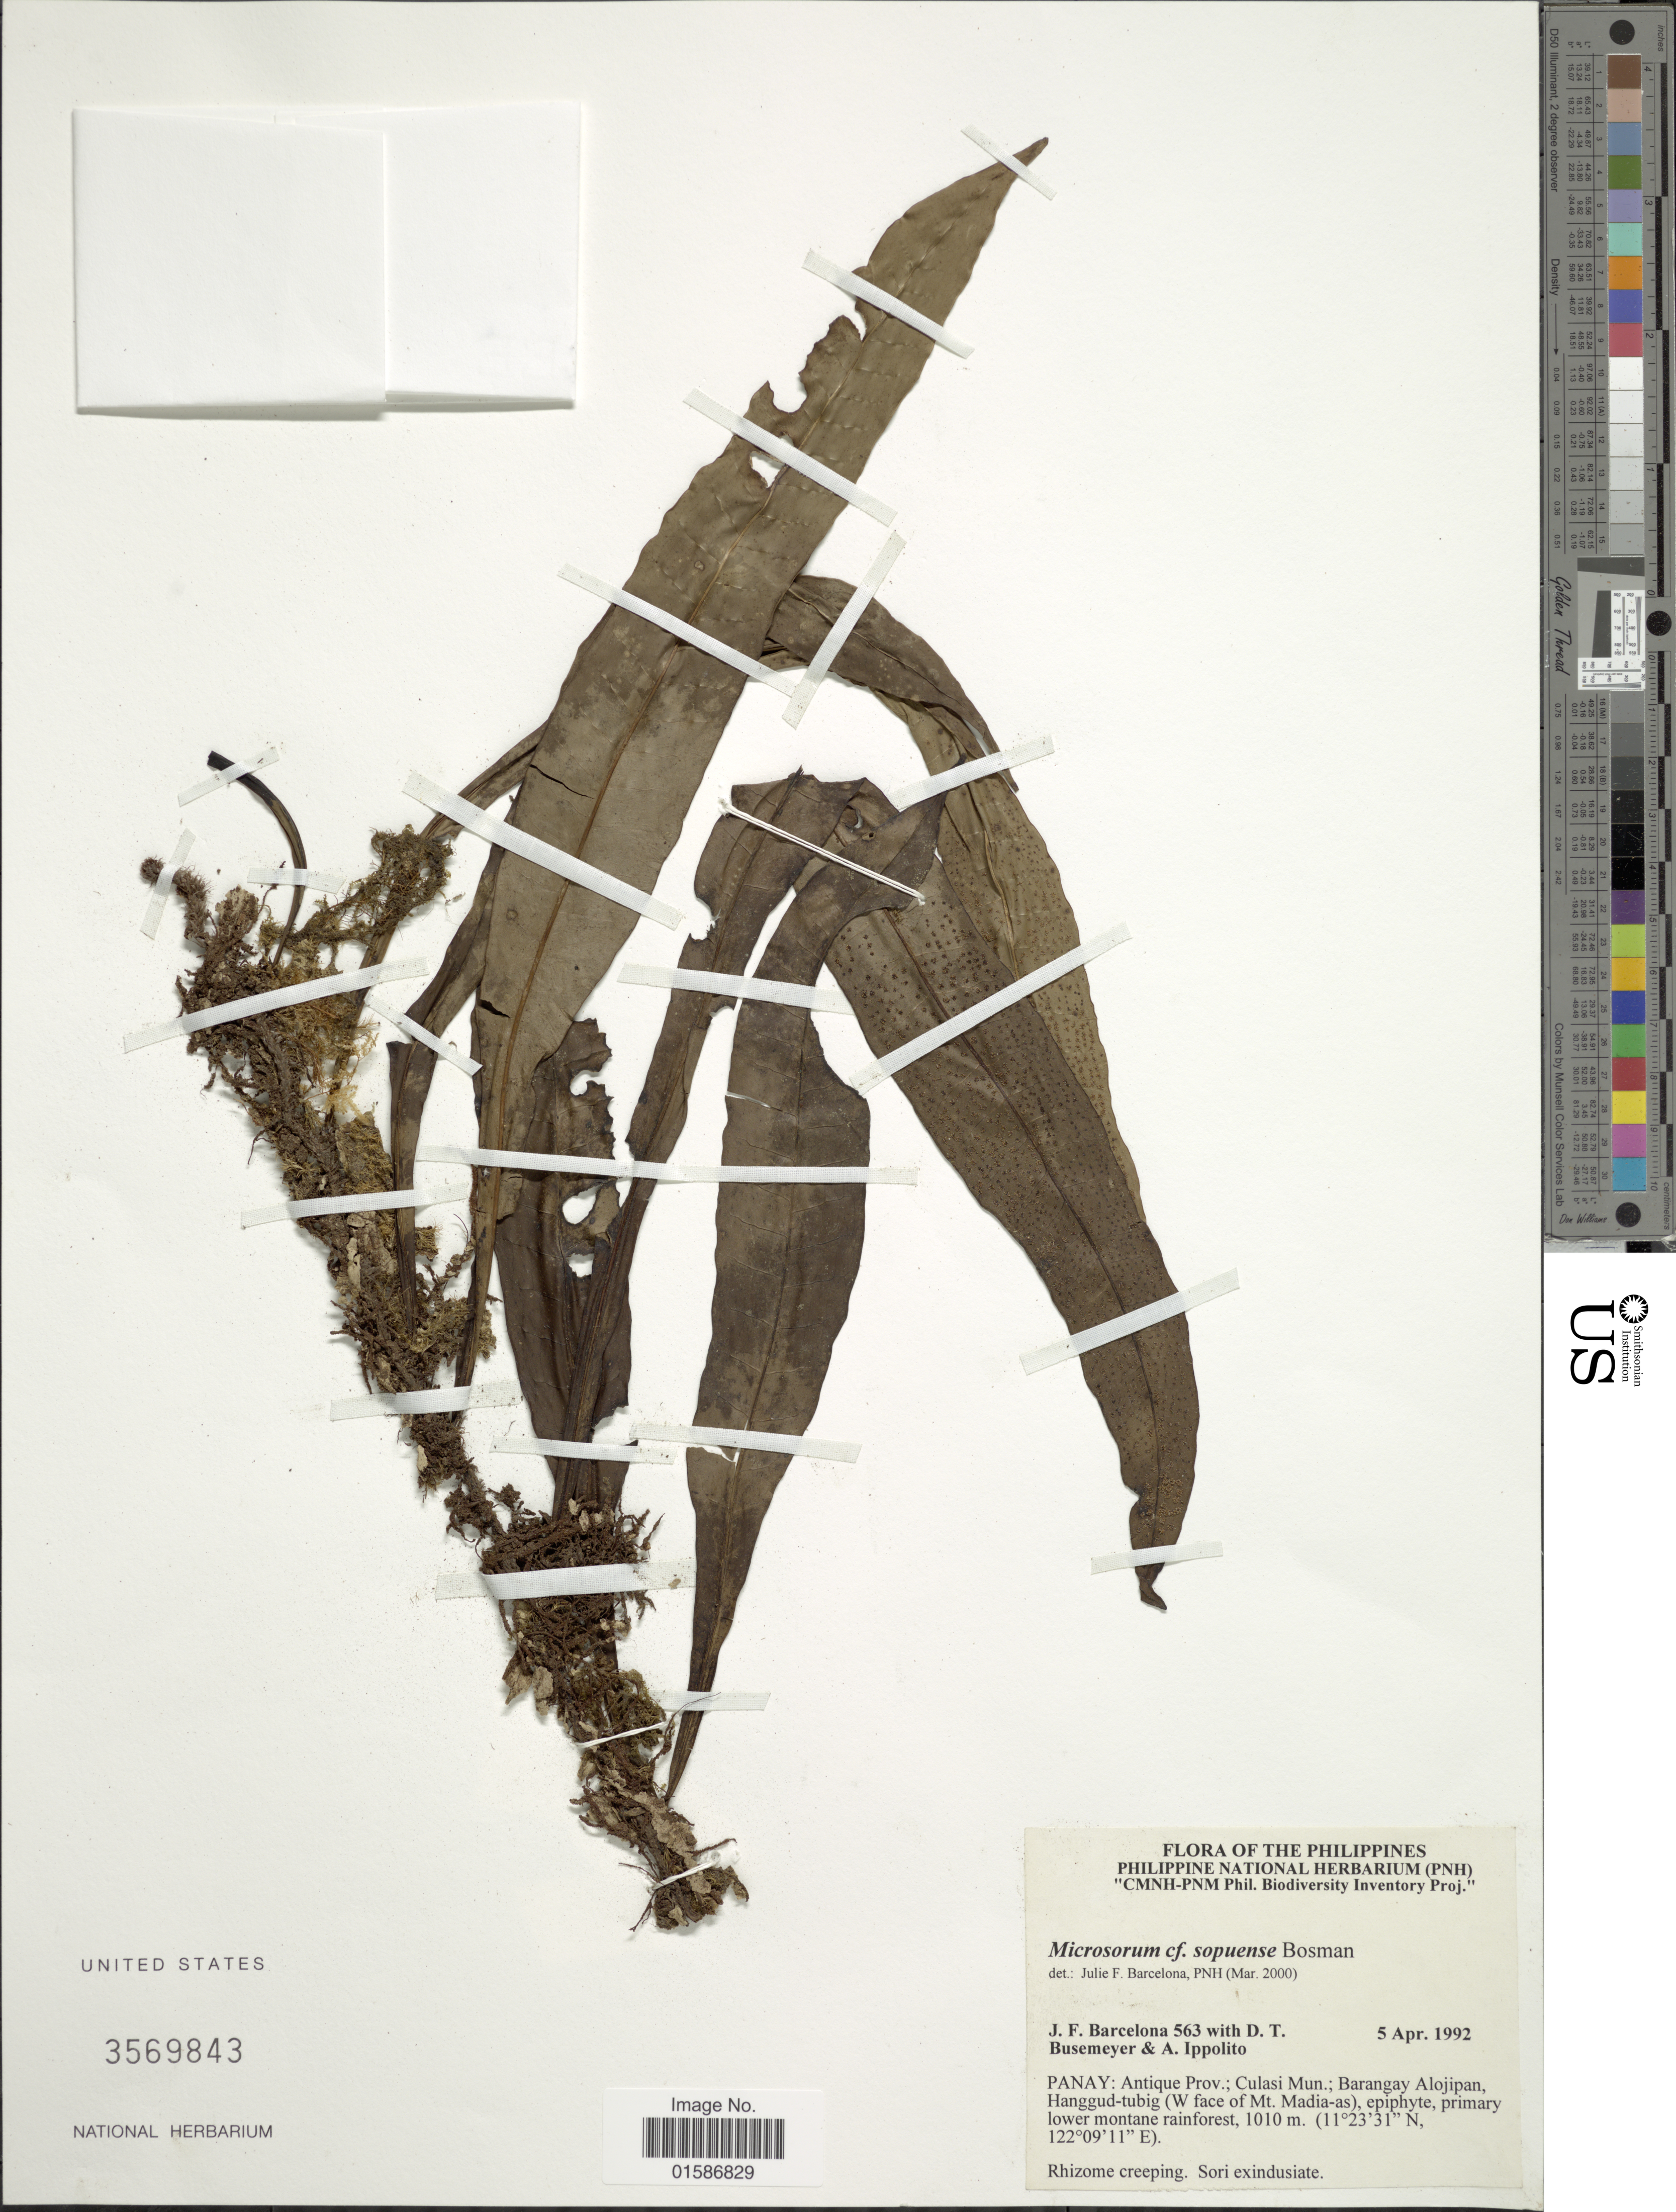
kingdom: Plantae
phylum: Tracheophyta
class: Polypodiopsida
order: Polypodiales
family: Polypodiaceae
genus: Microsorum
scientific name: Microsorum sopuense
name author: Bosman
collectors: J. F. Barcelona, D. Busemeyer & A. Ippolito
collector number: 563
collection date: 1992-04-05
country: Philippines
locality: Panay: Antique Prov; Culasi Mun; Barangay Alojipan, Hanggud-tubig (W face of Mt Madia-as)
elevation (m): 1010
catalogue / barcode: US 3569843